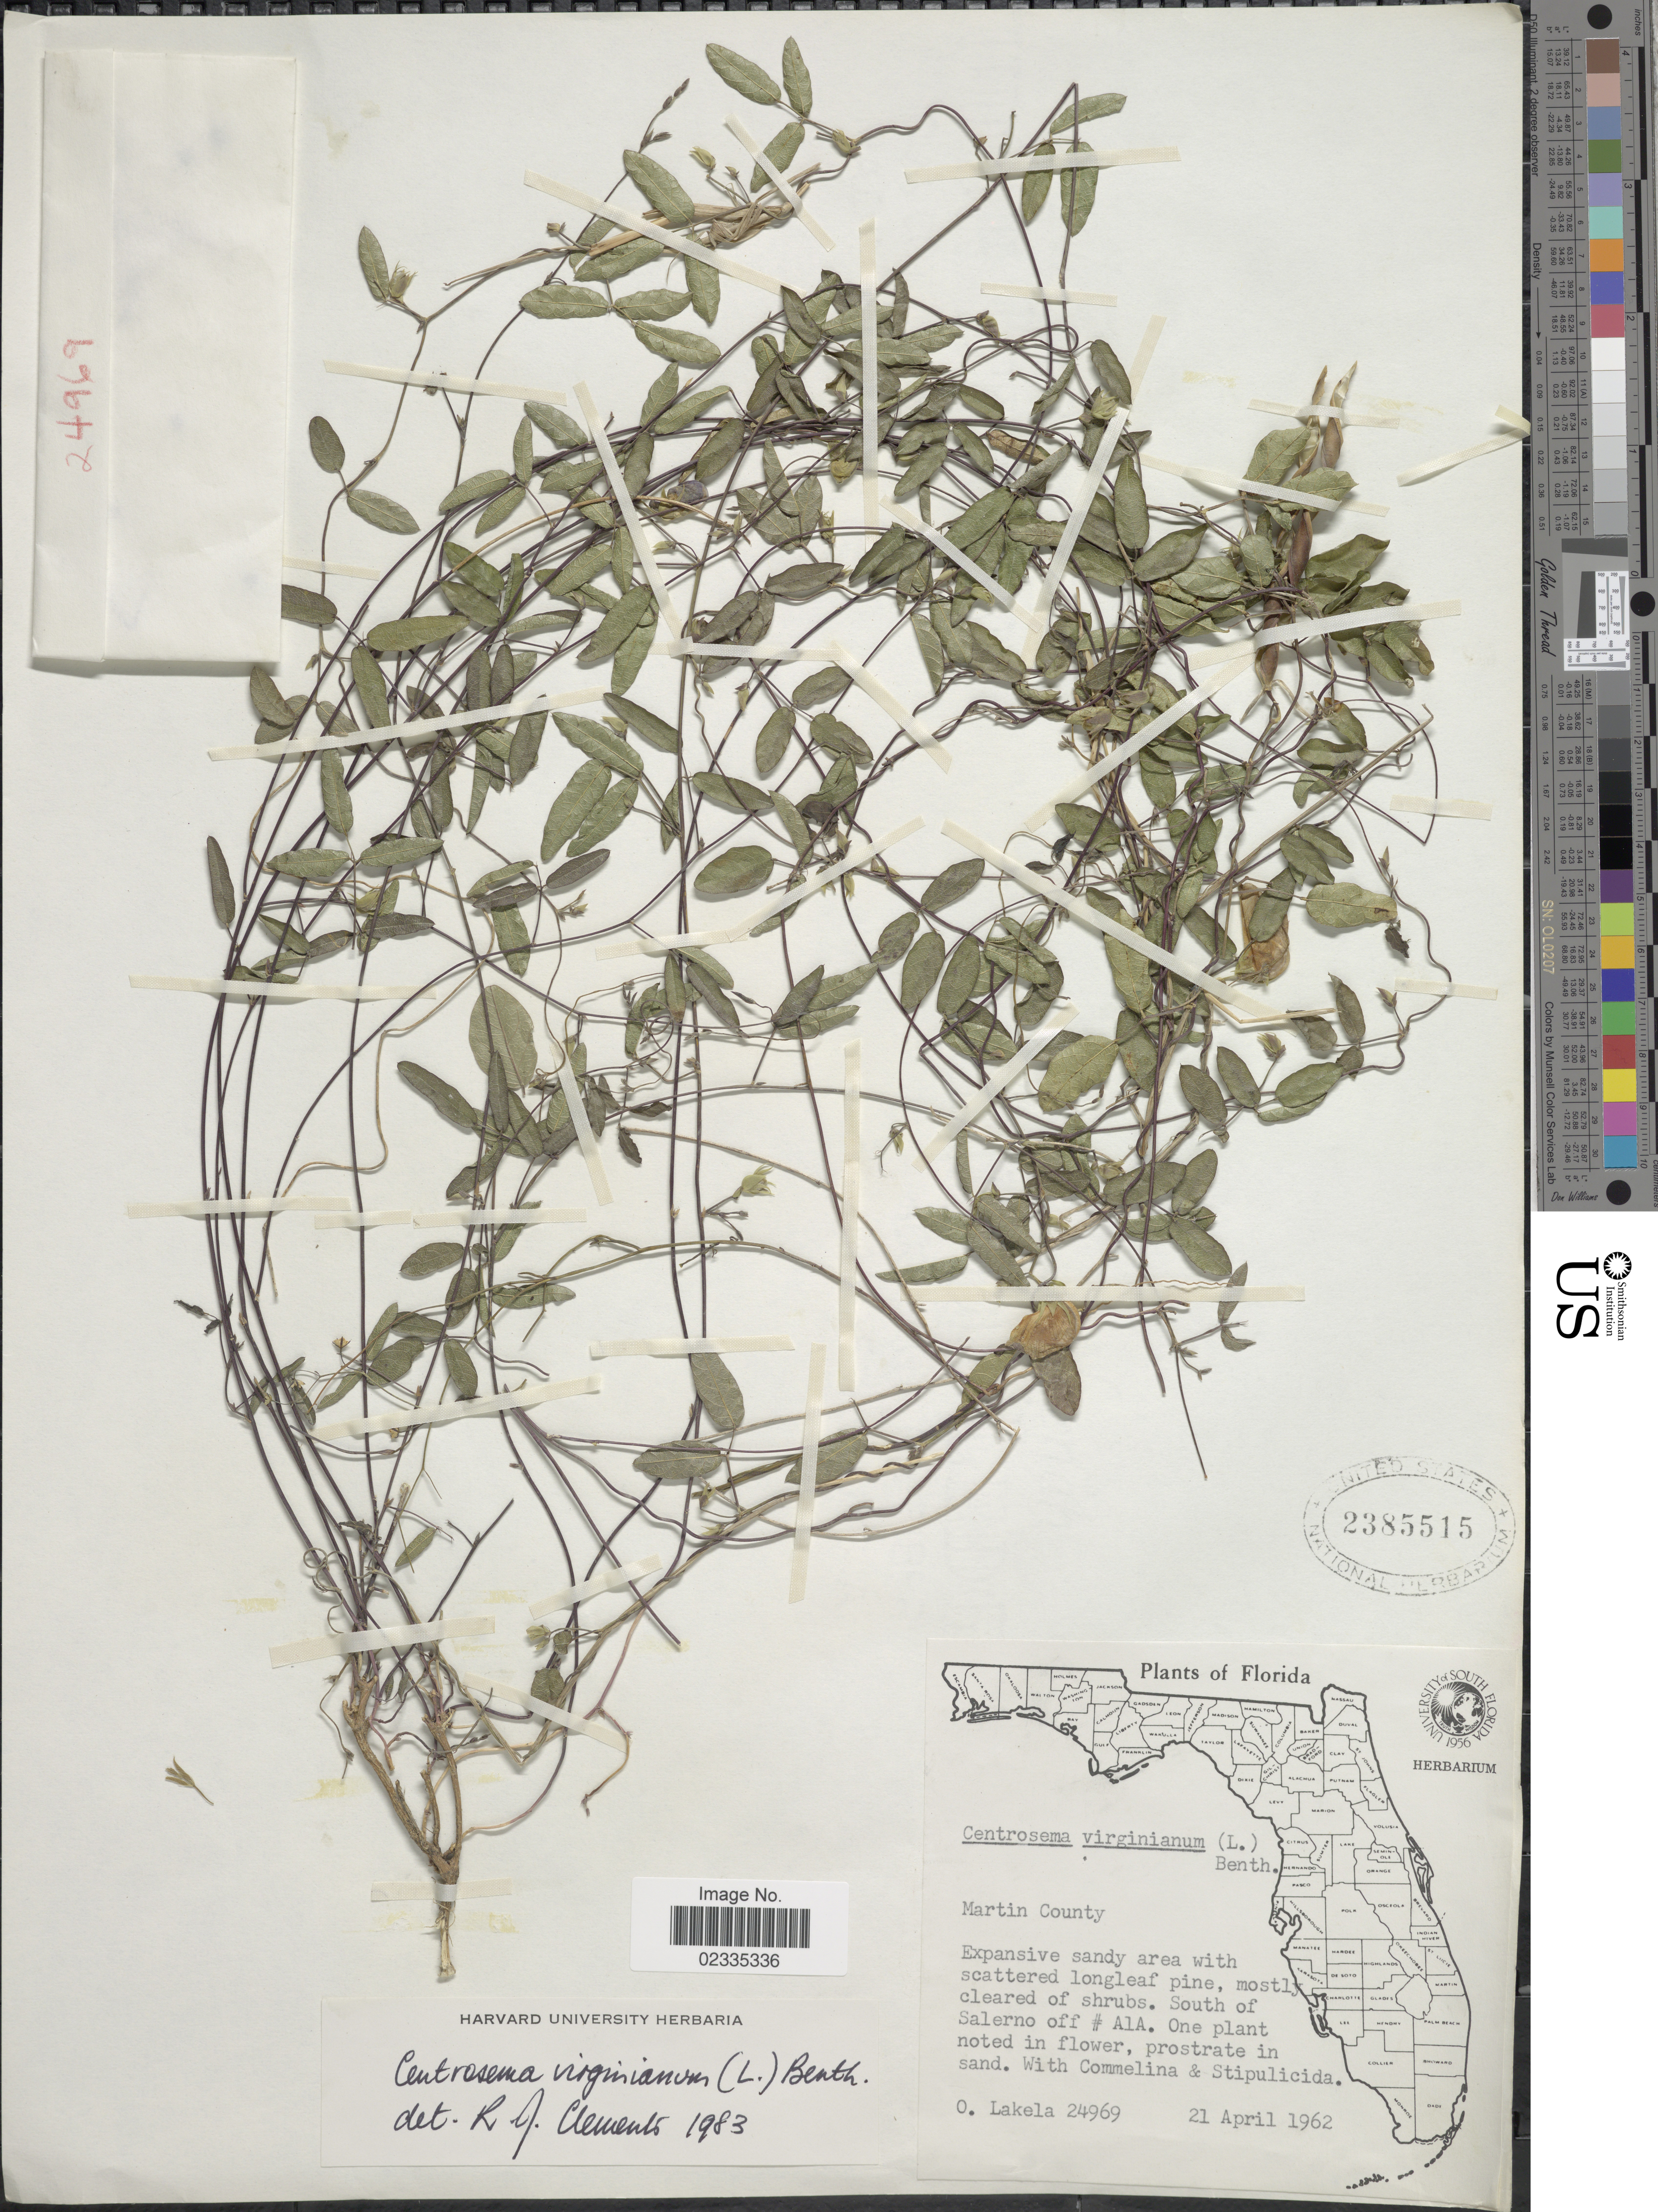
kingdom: Plantae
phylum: Tracheophyta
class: Magnoliopsida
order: Fabales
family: Fabaceae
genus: Centrosema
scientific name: Centrosema virginianum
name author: (L.) Benth.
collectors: O. Lakela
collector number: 24969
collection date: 1962-04-21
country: United States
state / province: Florida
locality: Martin County. South of Salerno off # A1A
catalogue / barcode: US 2385515